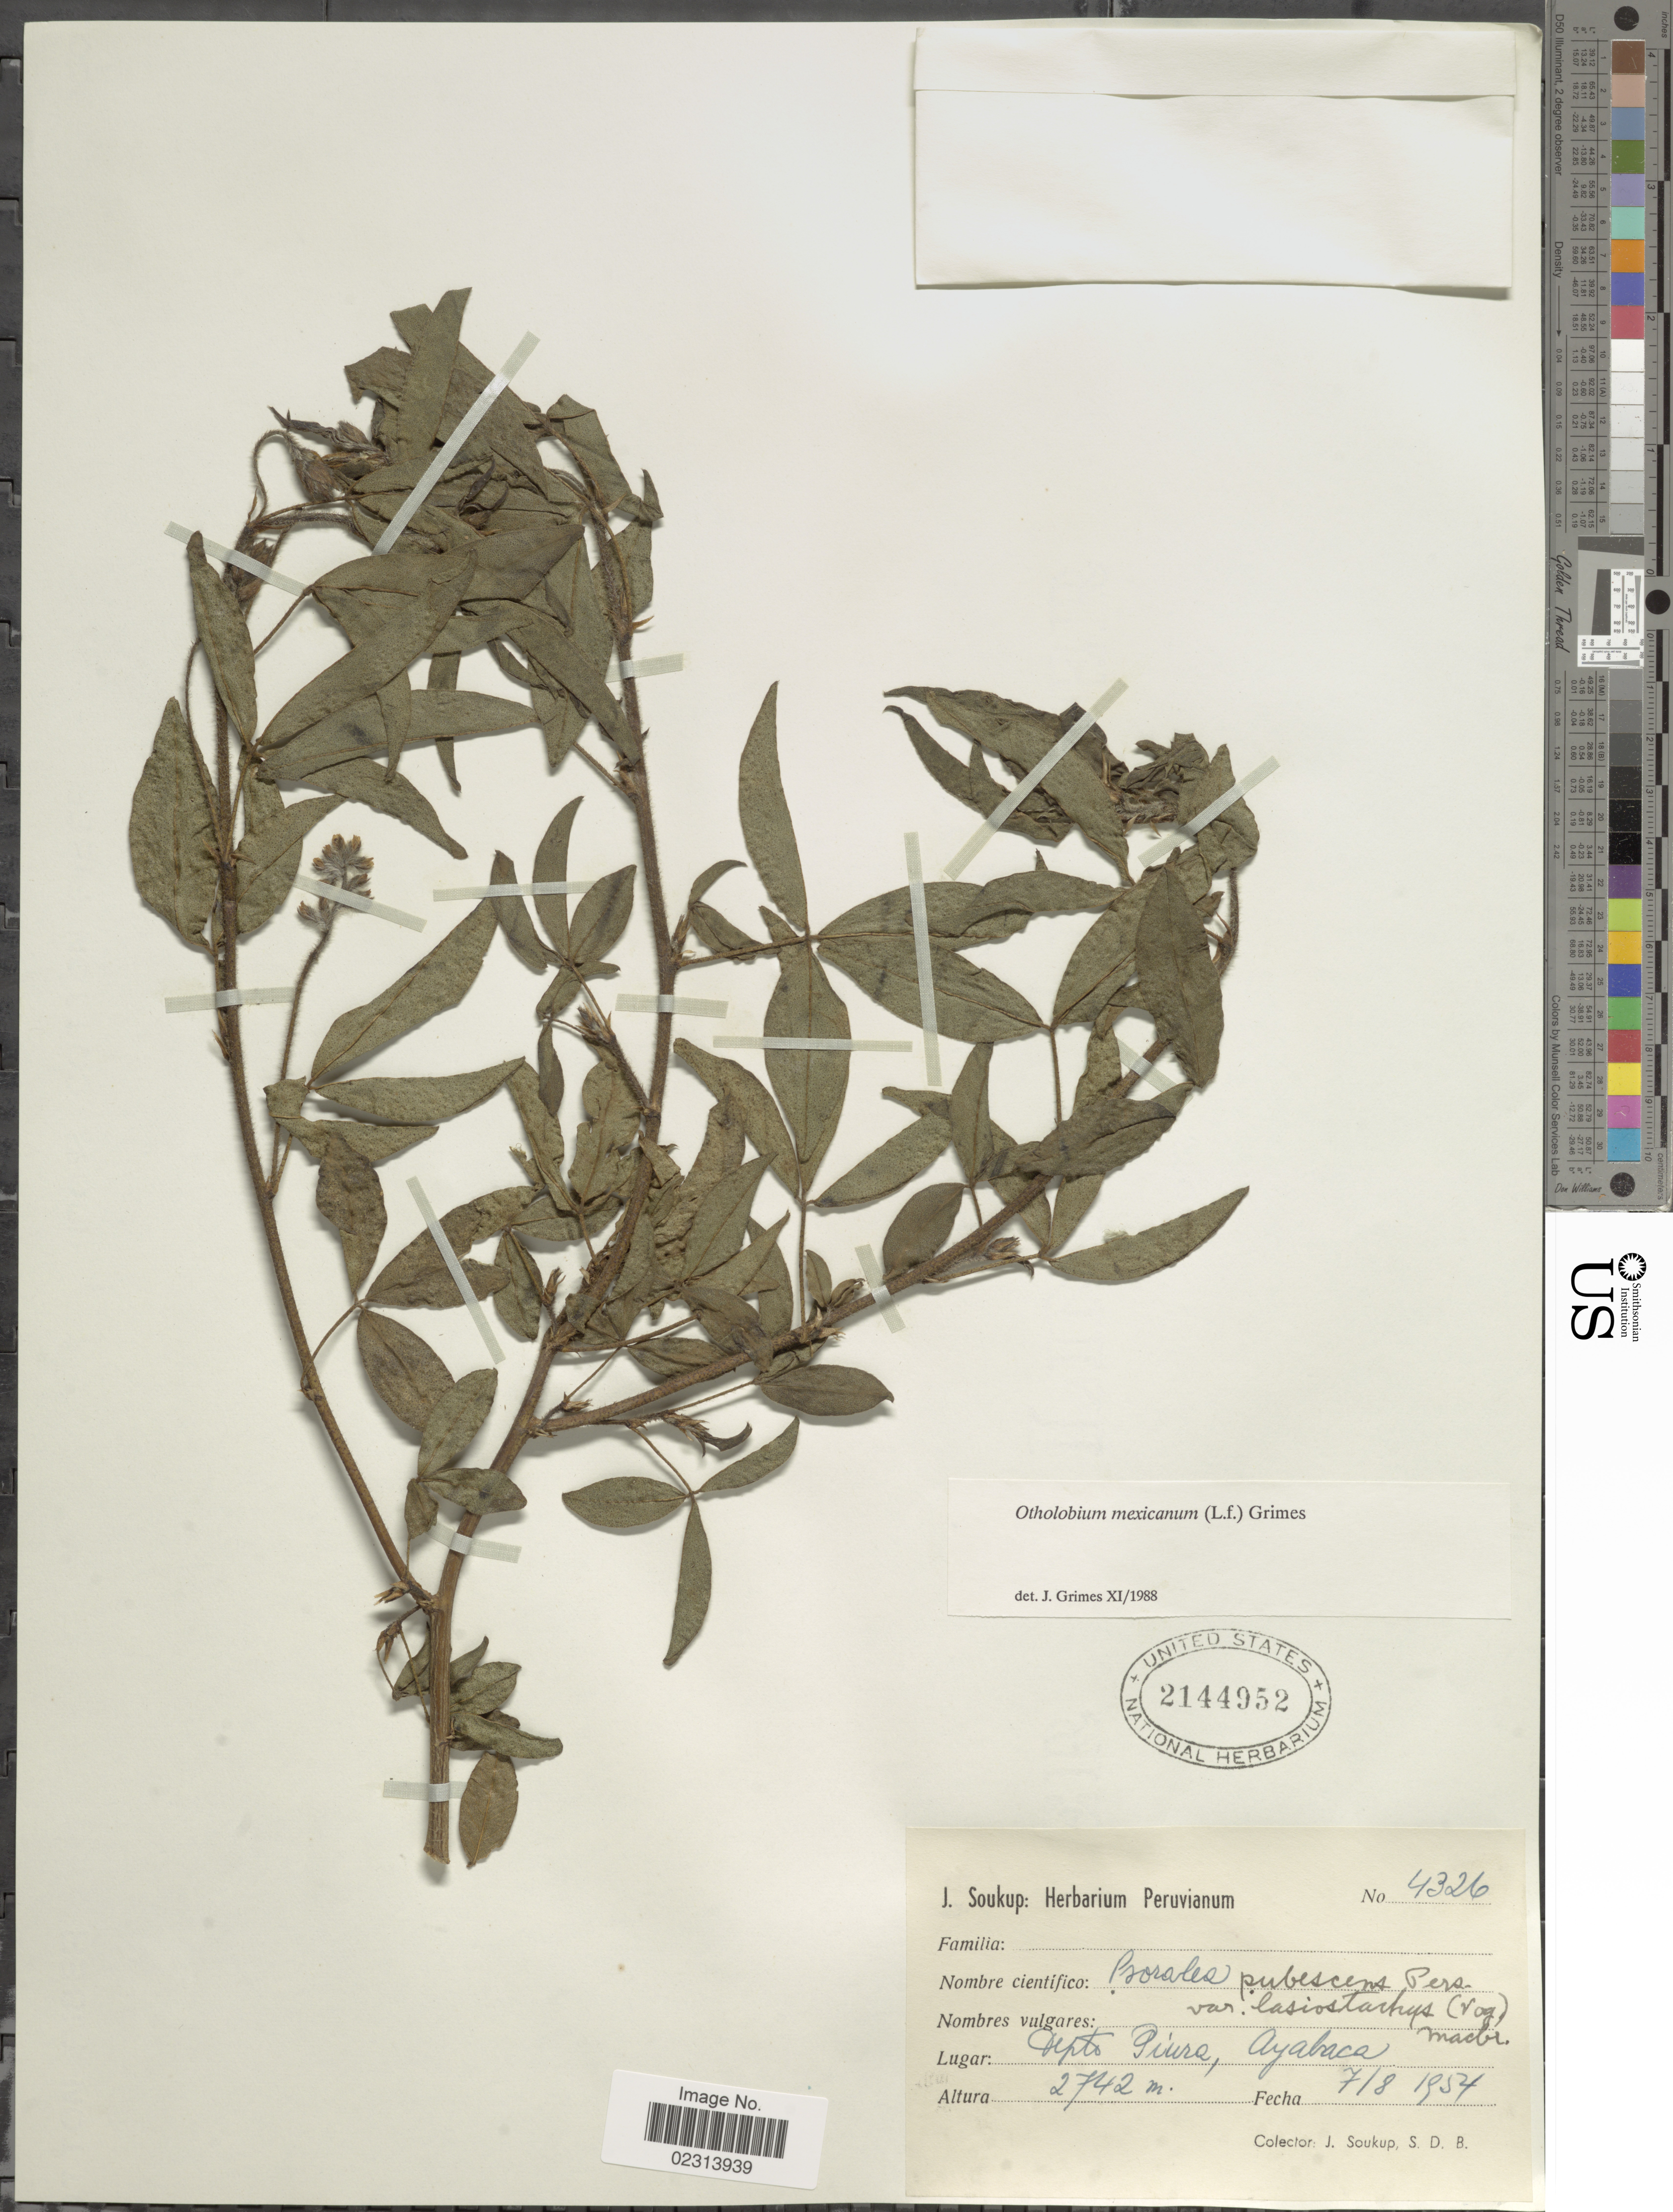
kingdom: Plantae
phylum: Tracheophyta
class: Magnoliopsida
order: Fabales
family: Fabaceae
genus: Otholobium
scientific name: Otholobium mexicanum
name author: (L. f.) J.W. Grimes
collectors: J. Soukup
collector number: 4326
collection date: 1954-08-07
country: Peru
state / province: Piura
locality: Depto. Piura, Ayabaca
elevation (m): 2742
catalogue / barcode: US 2144952